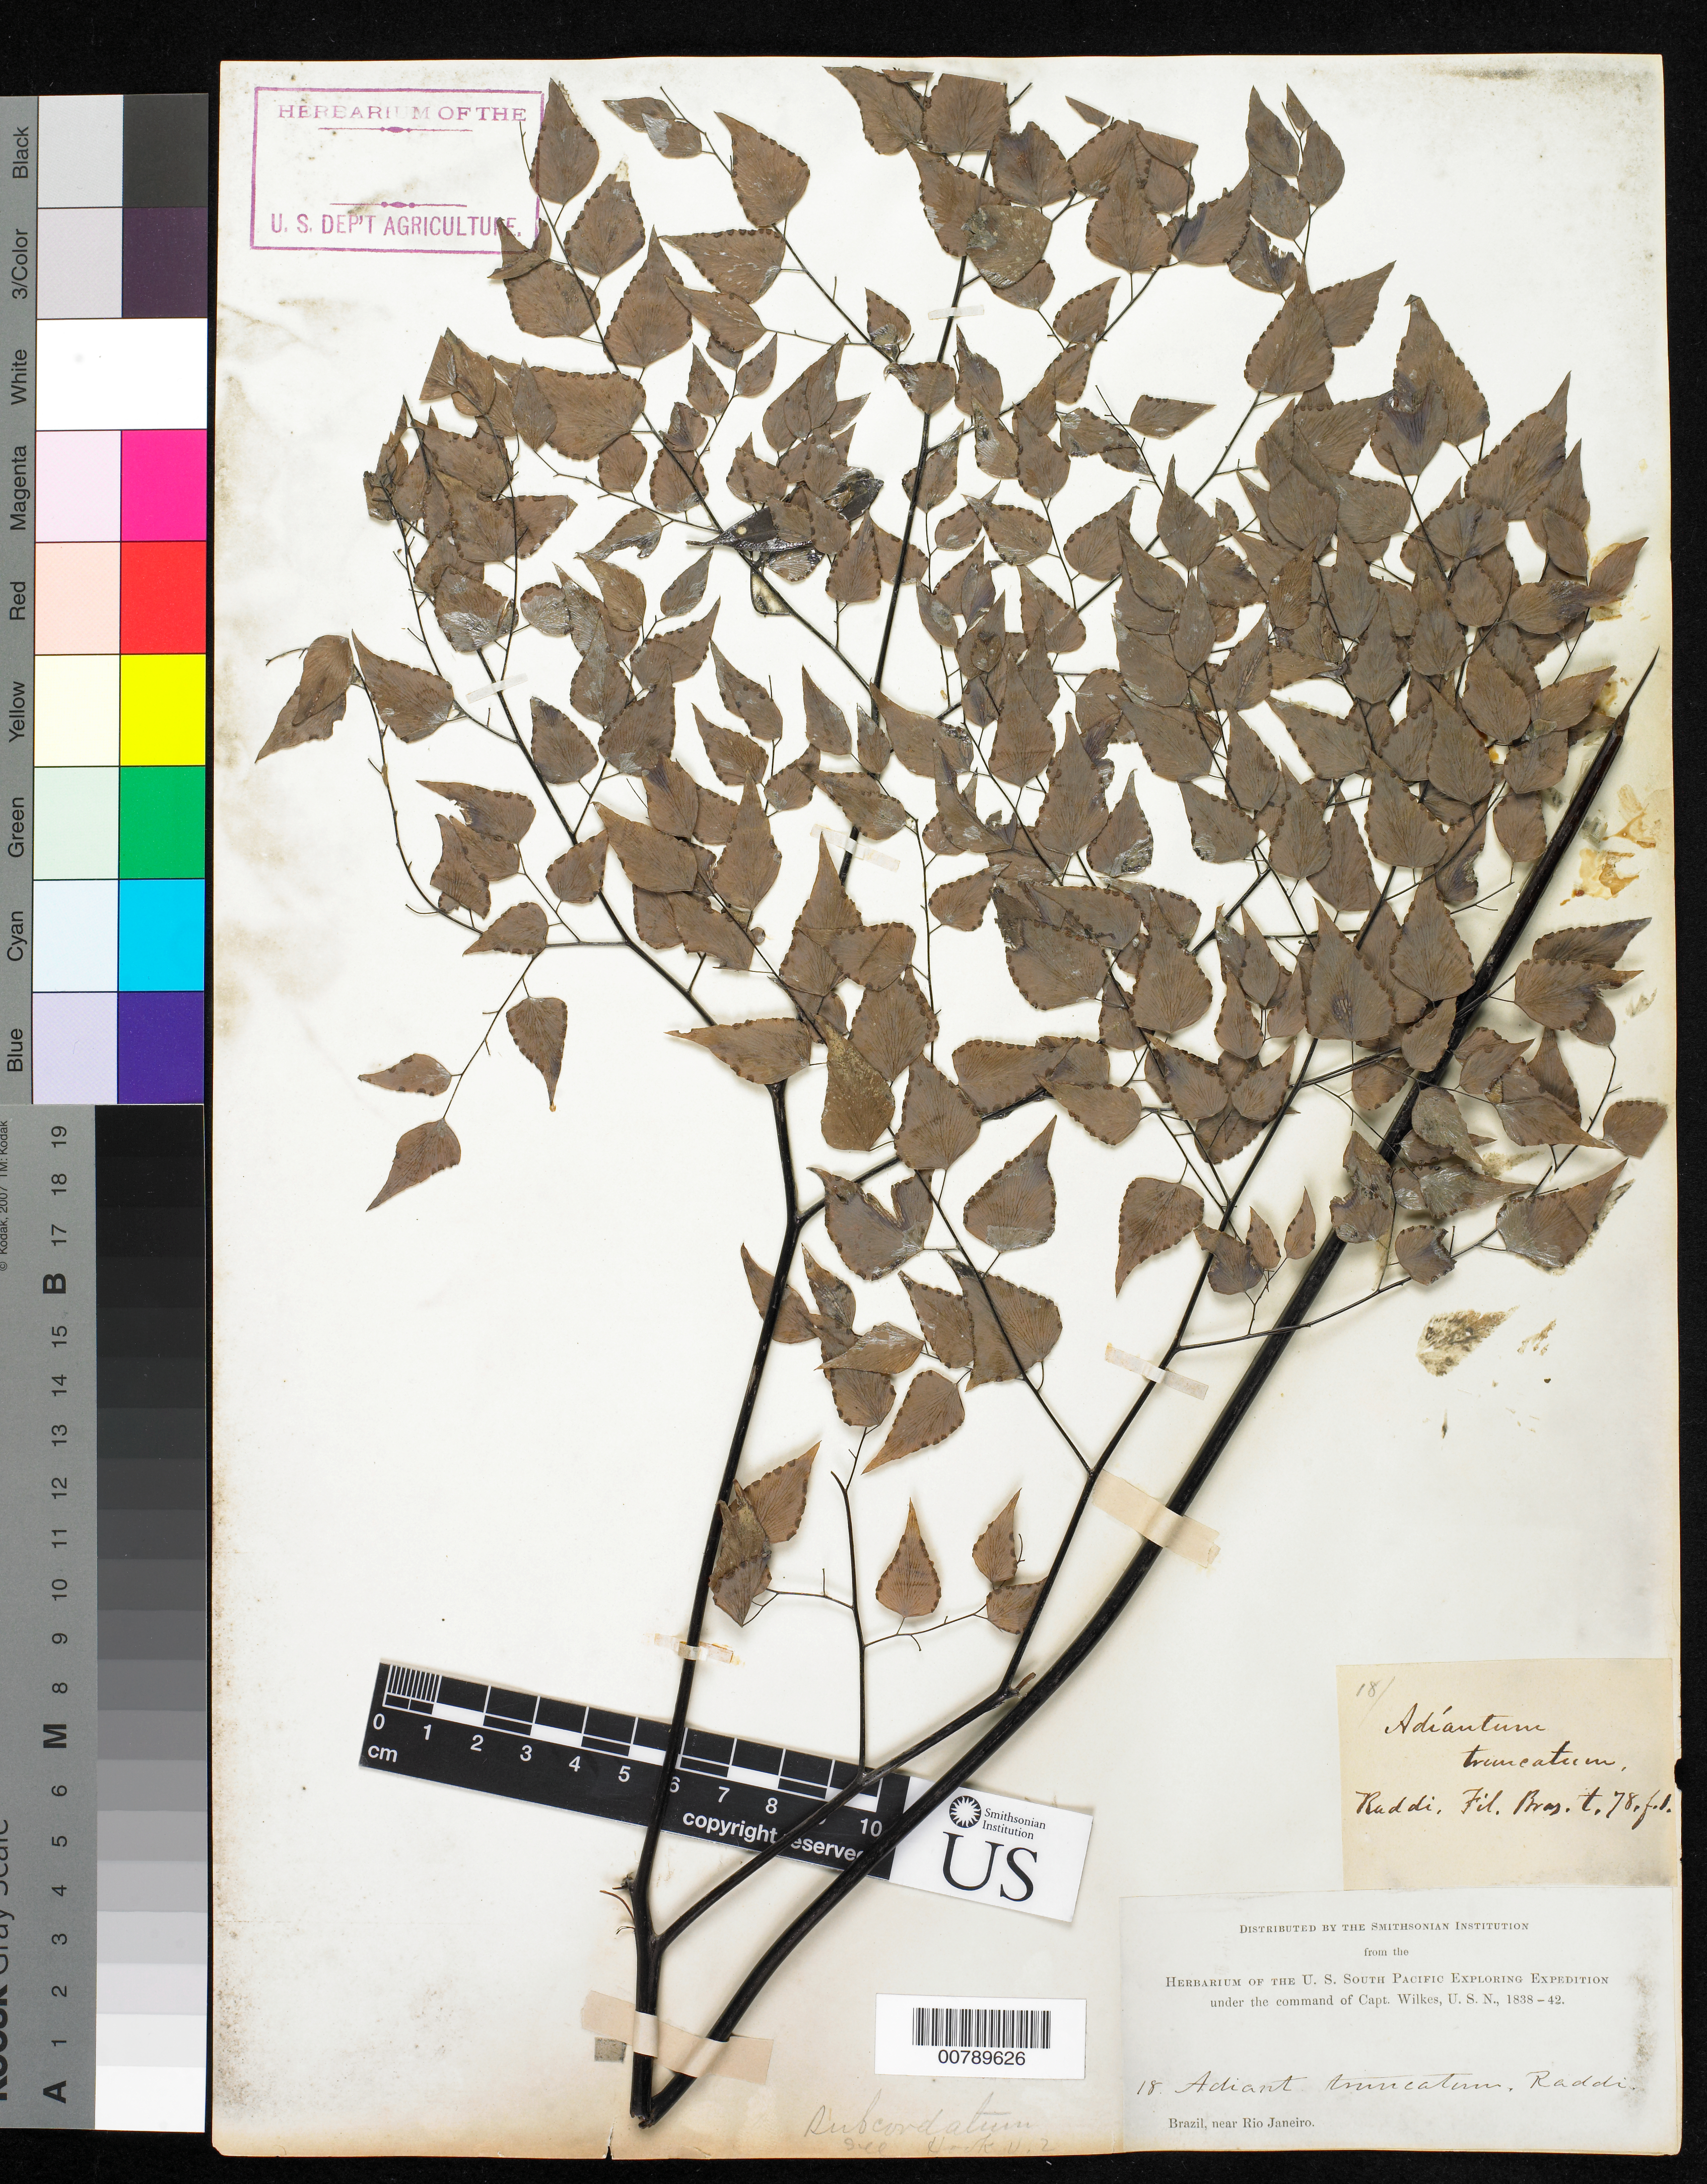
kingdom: Plantae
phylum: Tracheophyta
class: Polypodiopsida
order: Polypodiales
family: Pteridaceae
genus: Adiantum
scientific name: Adiantum subcordatum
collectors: Wilkes Explor. Exped.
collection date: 1838/1842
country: Brazil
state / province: Rio de Janeiro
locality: Brazil, near Rio Janeiro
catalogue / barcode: US 98721